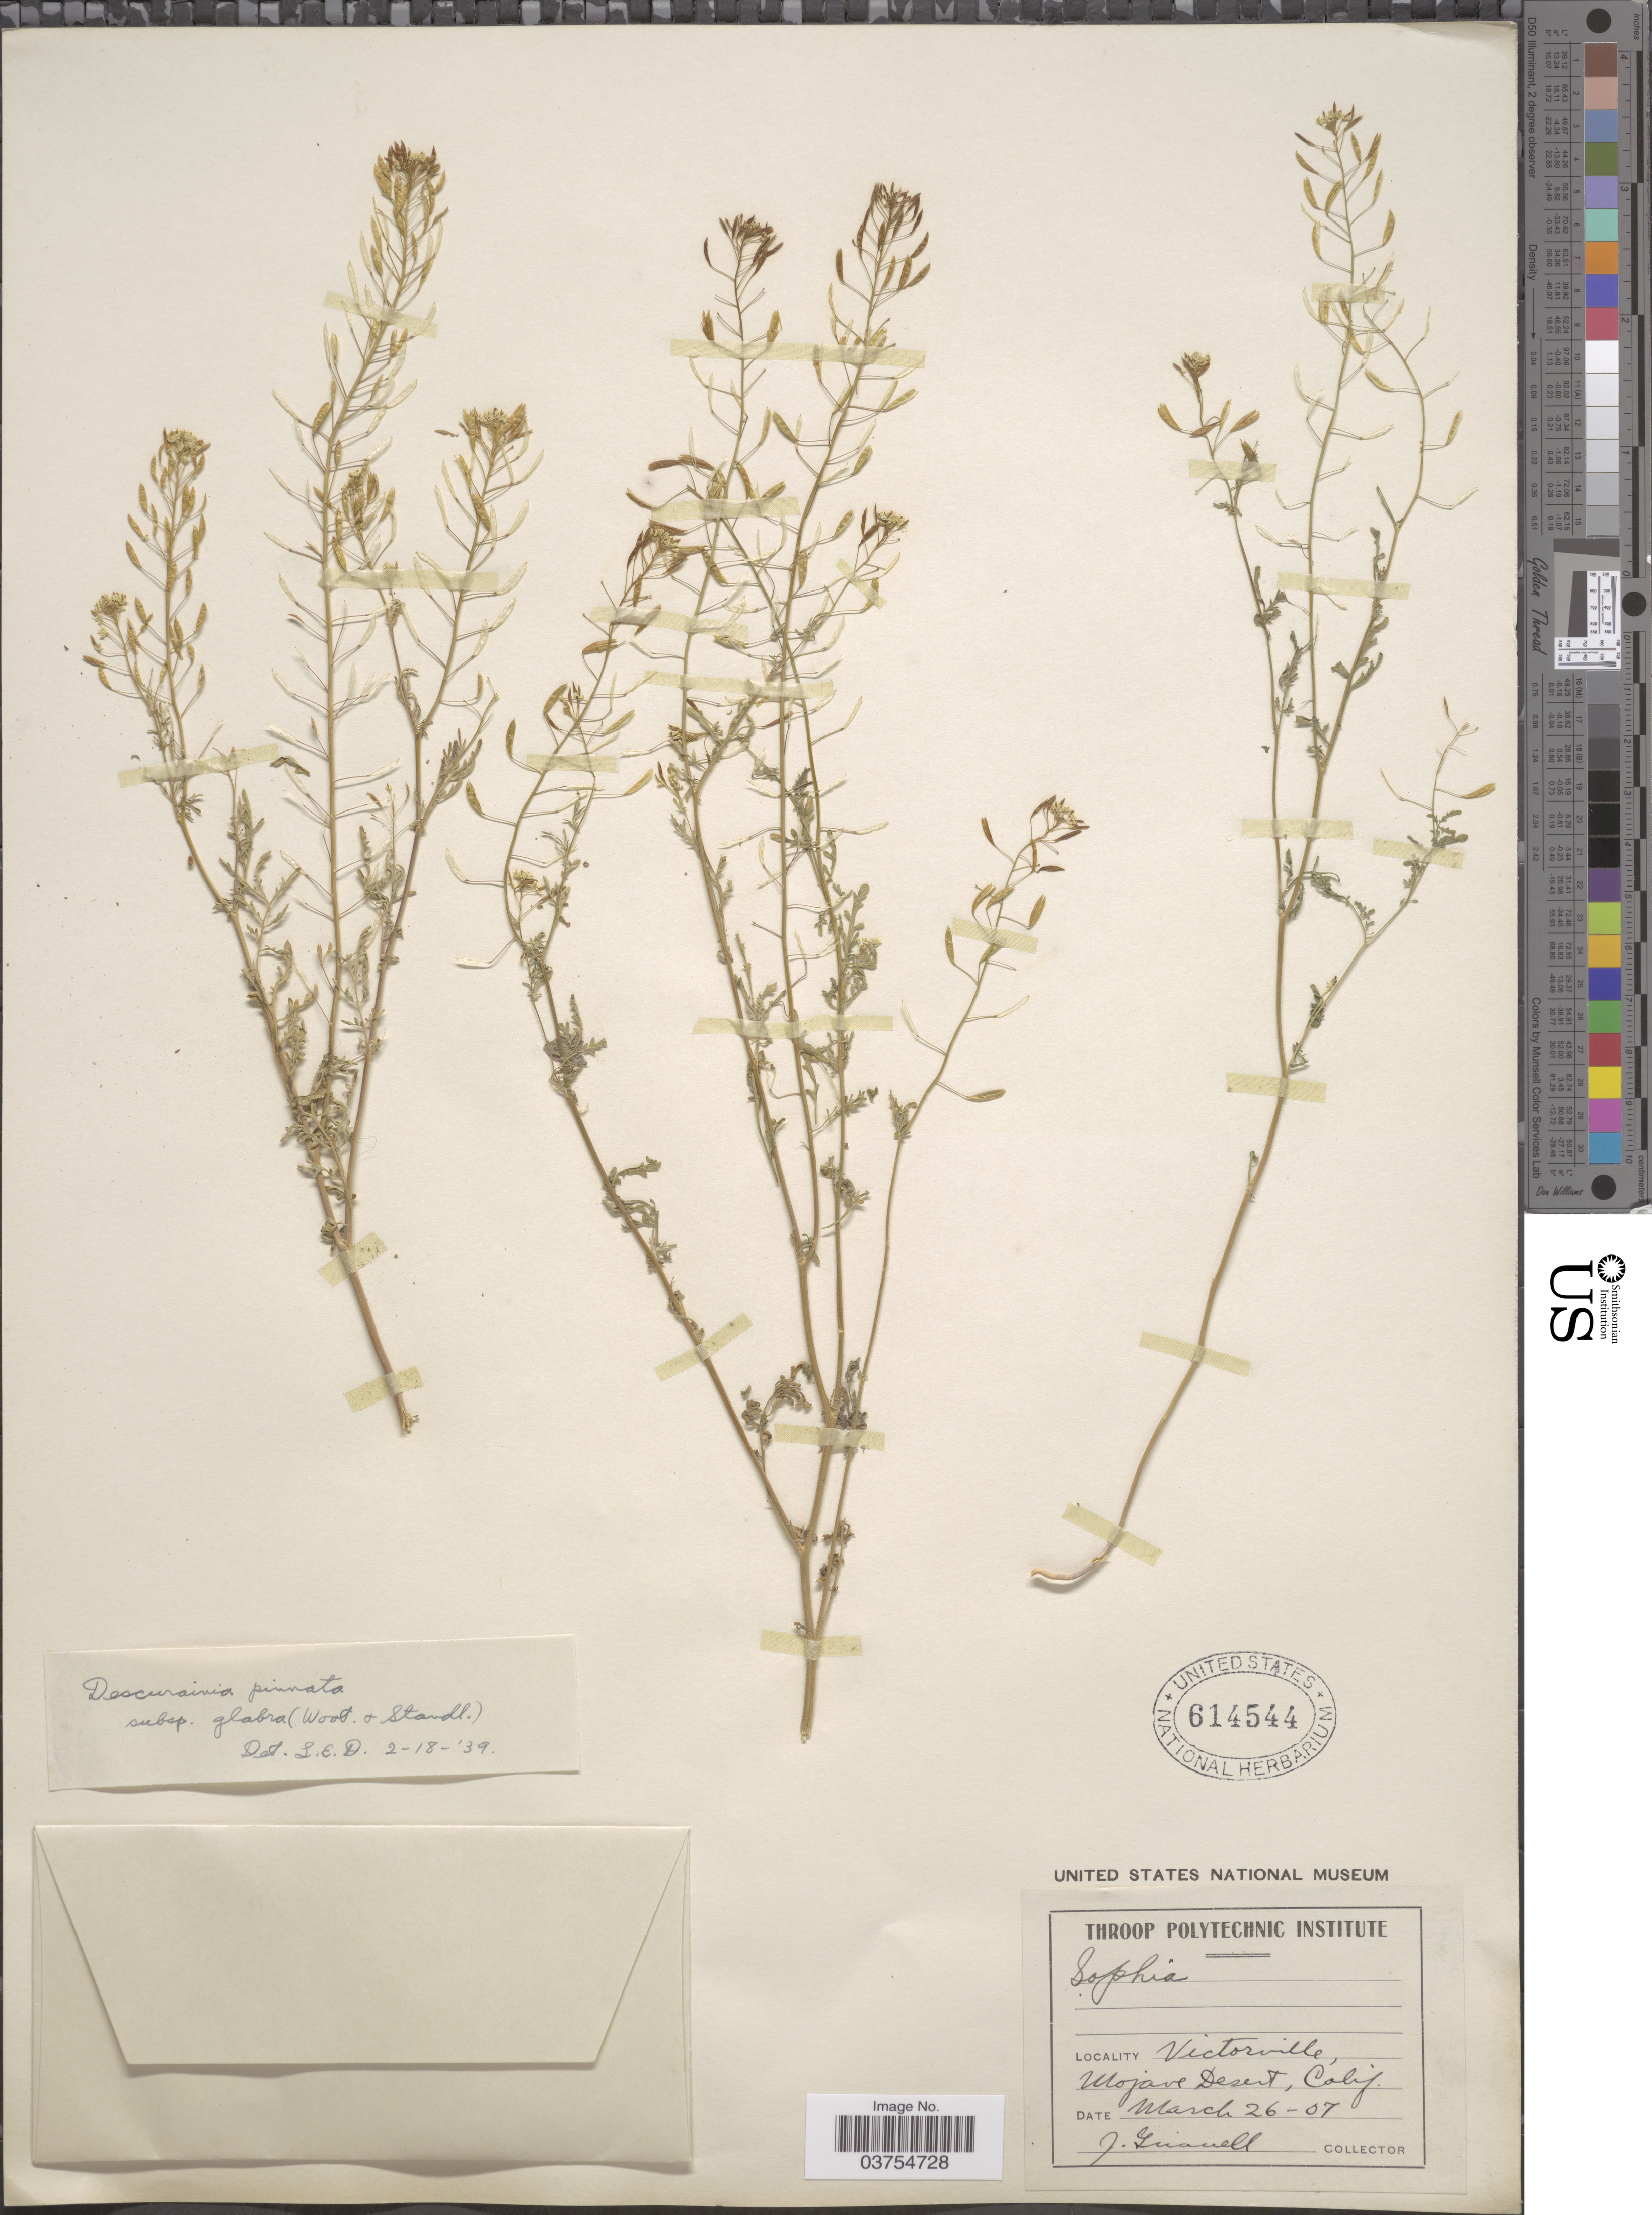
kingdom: Plantae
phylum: Tracheophyta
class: Magnoliopsida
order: Brassicales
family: Brassicaceae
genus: Descurainia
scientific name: Descurainia pinnata subsp. glabra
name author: (Wooton & Standl.) Detling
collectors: J. Grinnell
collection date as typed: Transcribed d/m/y: 26/3/7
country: United States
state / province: California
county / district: San Barnadino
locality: Victorville, Mojave Desert.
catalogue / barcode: US 614544